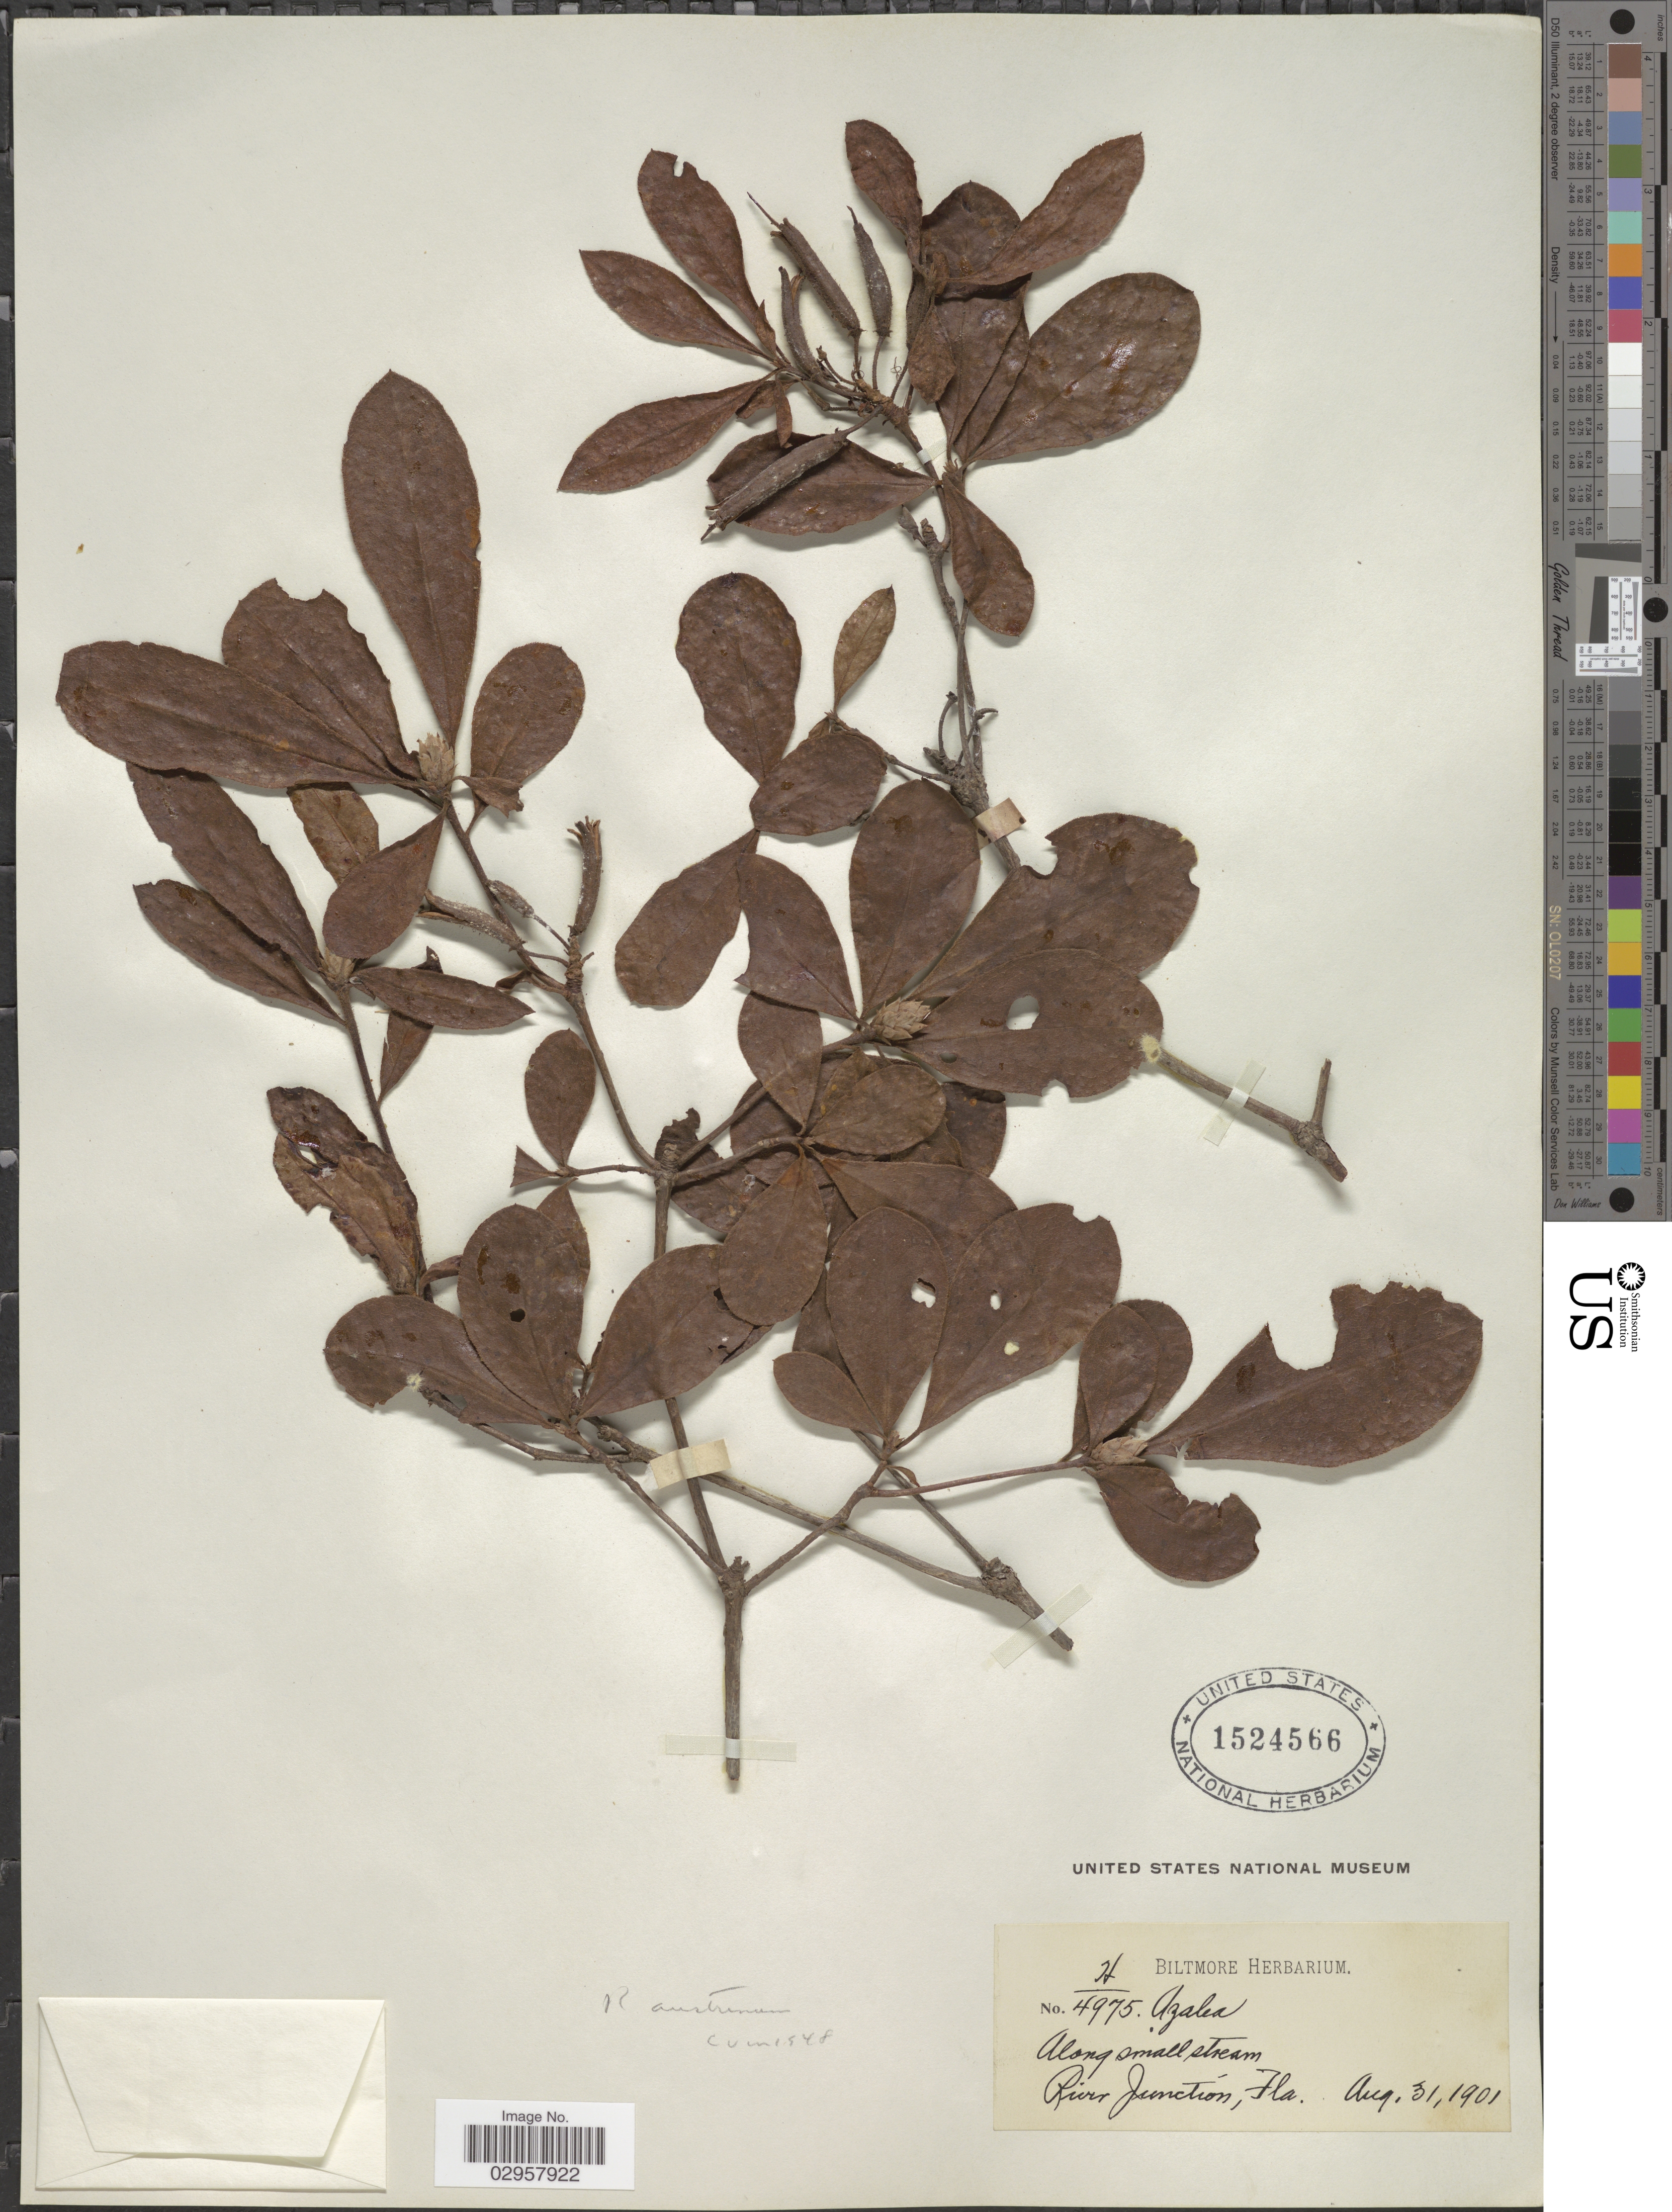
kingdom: Plantae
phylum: Tracheophyta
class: Magnoliopsida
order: Ericales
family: Ericaceae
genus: Rhododendron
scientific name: Rhododendron atlanticum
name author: (Ashe) Rehder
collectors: ex herb. Biltmore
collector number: H/4975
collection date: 1901-08-31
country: United States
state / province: Florida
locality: Along small stream River Junction.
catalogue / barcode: US 1524566